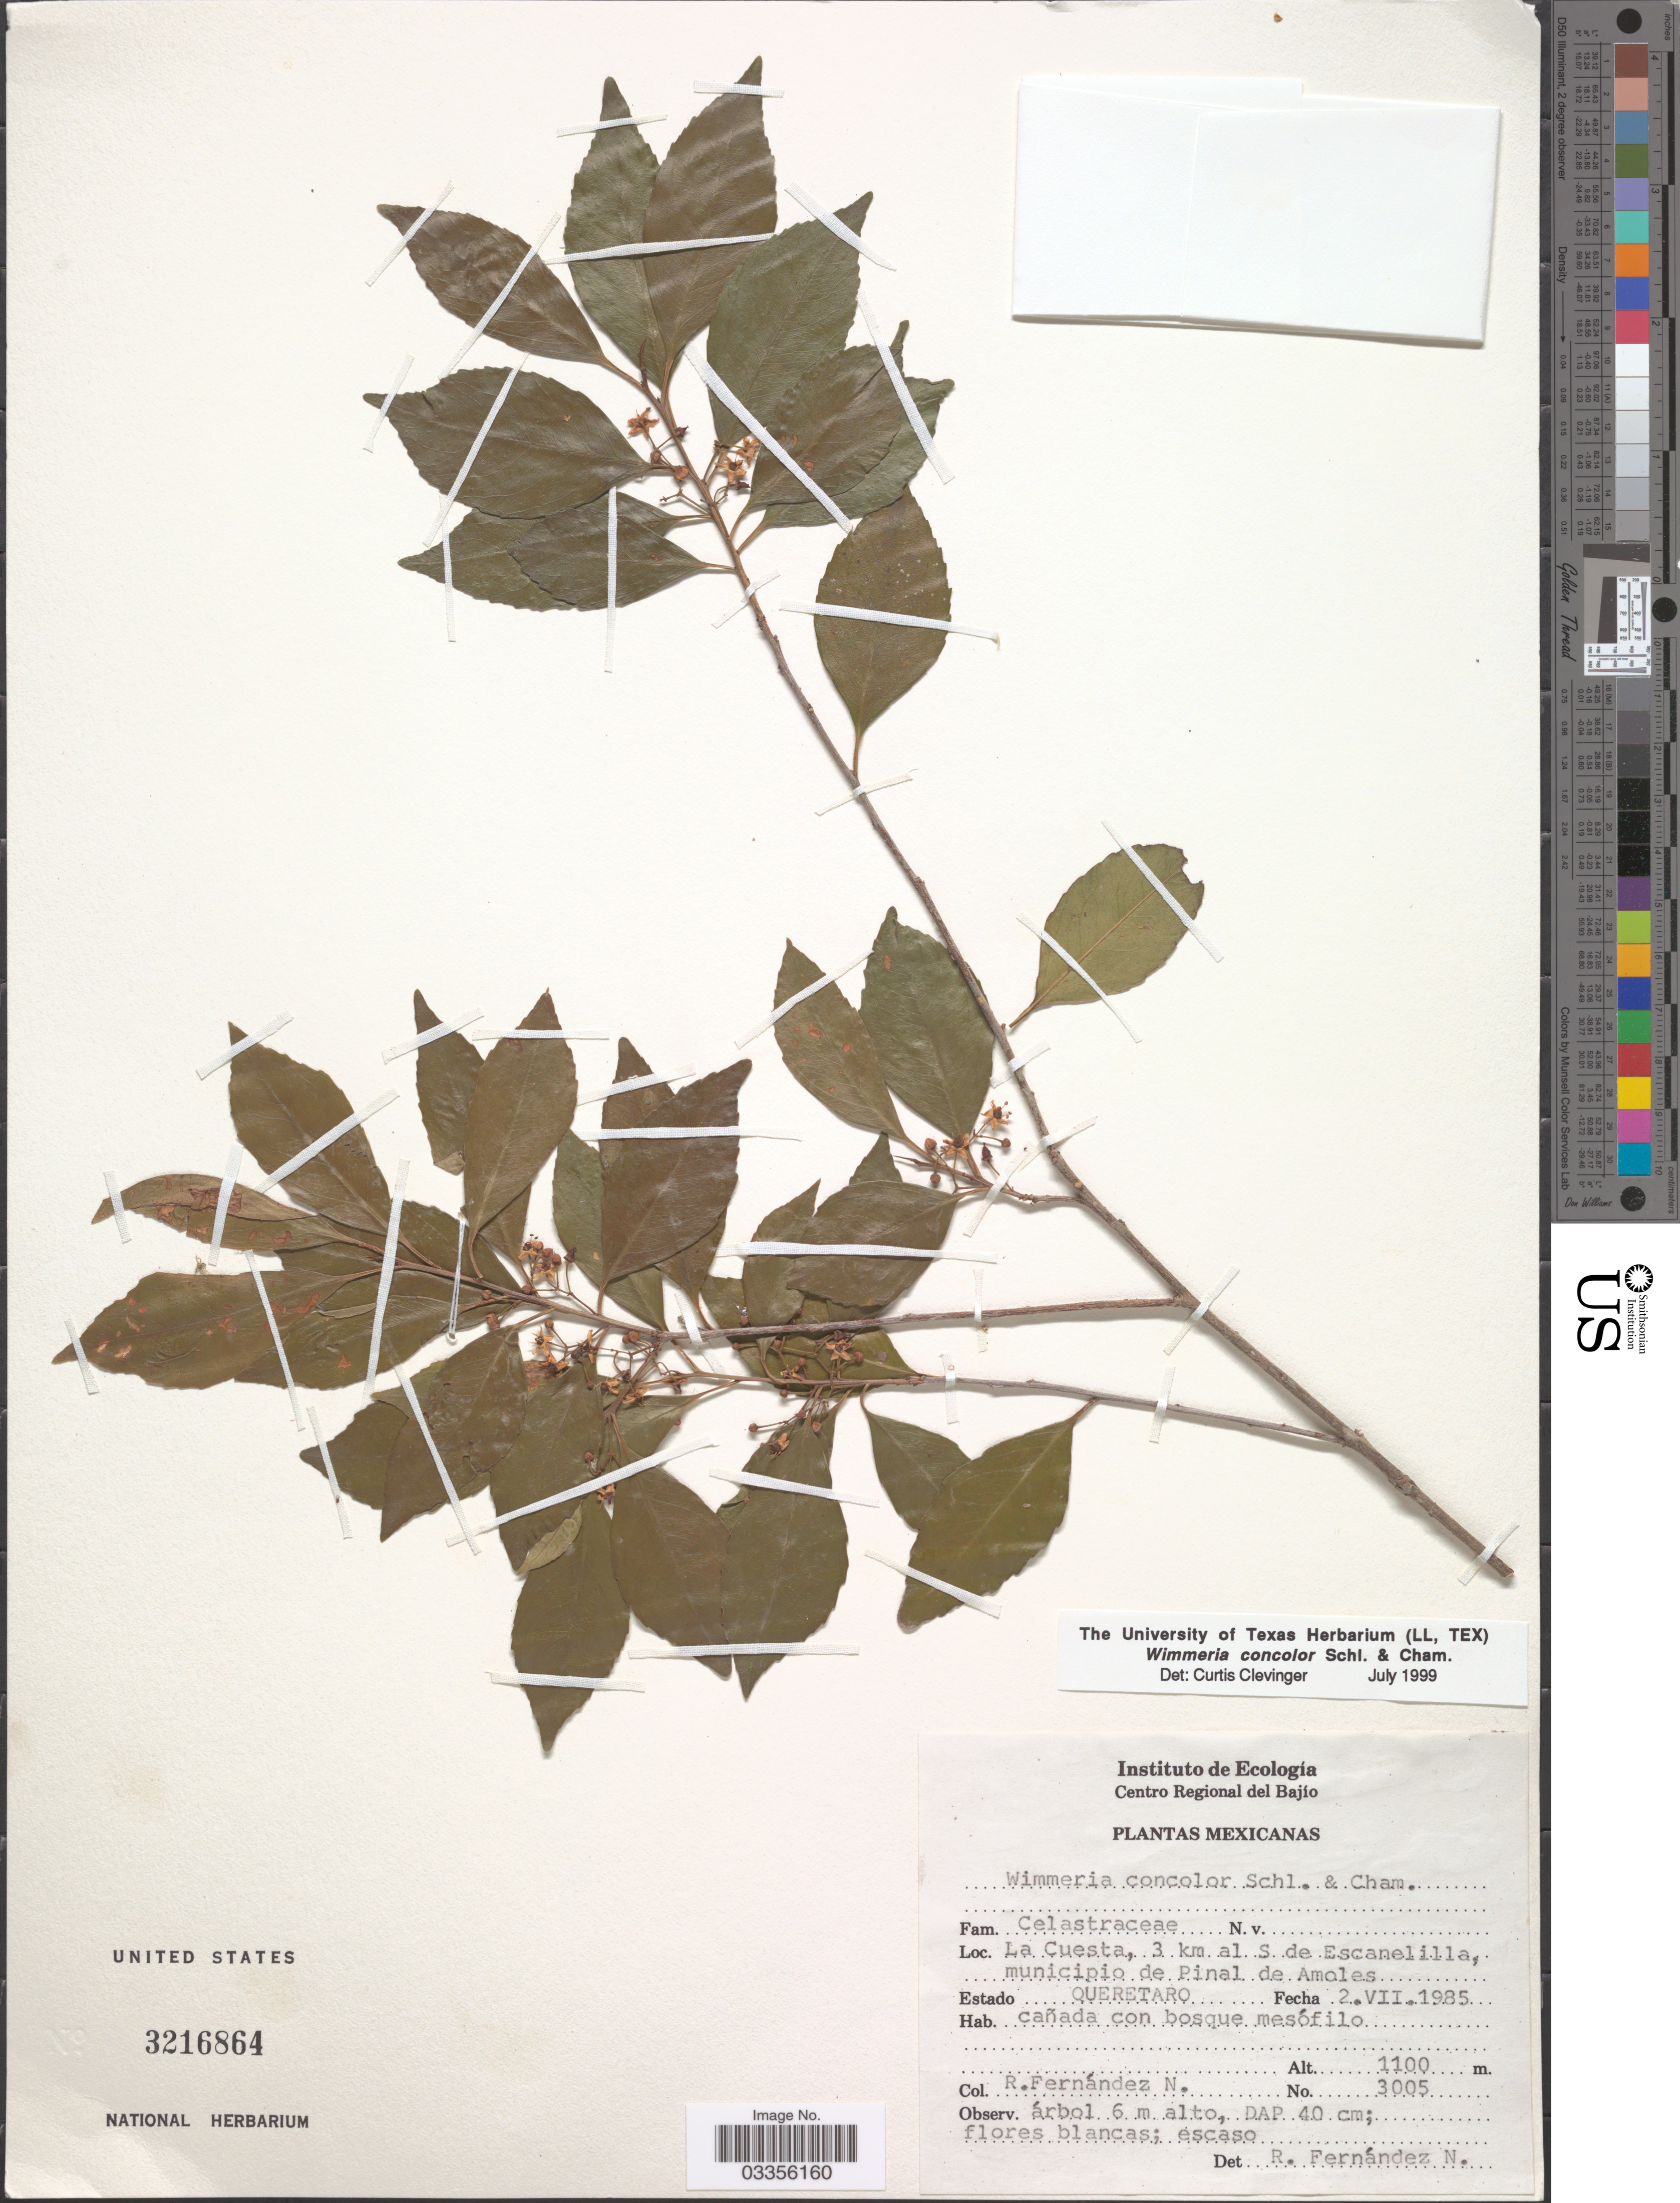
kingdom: Plantae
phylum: Tracheophyta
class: Magnoliopsida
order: Celastrales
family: Celastraceae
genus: Wimmeria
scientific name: Wimmeria concolor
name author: Schltdl. & Cham.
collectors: R. Fernández Nava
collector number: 3005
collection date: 1985-07-02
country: Mexico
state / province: Querétaro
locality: La Cuesta, 3 km al S de Escanelilla, municipio de Pinal de Amoles.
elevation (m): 1100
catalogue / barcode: US 3216864